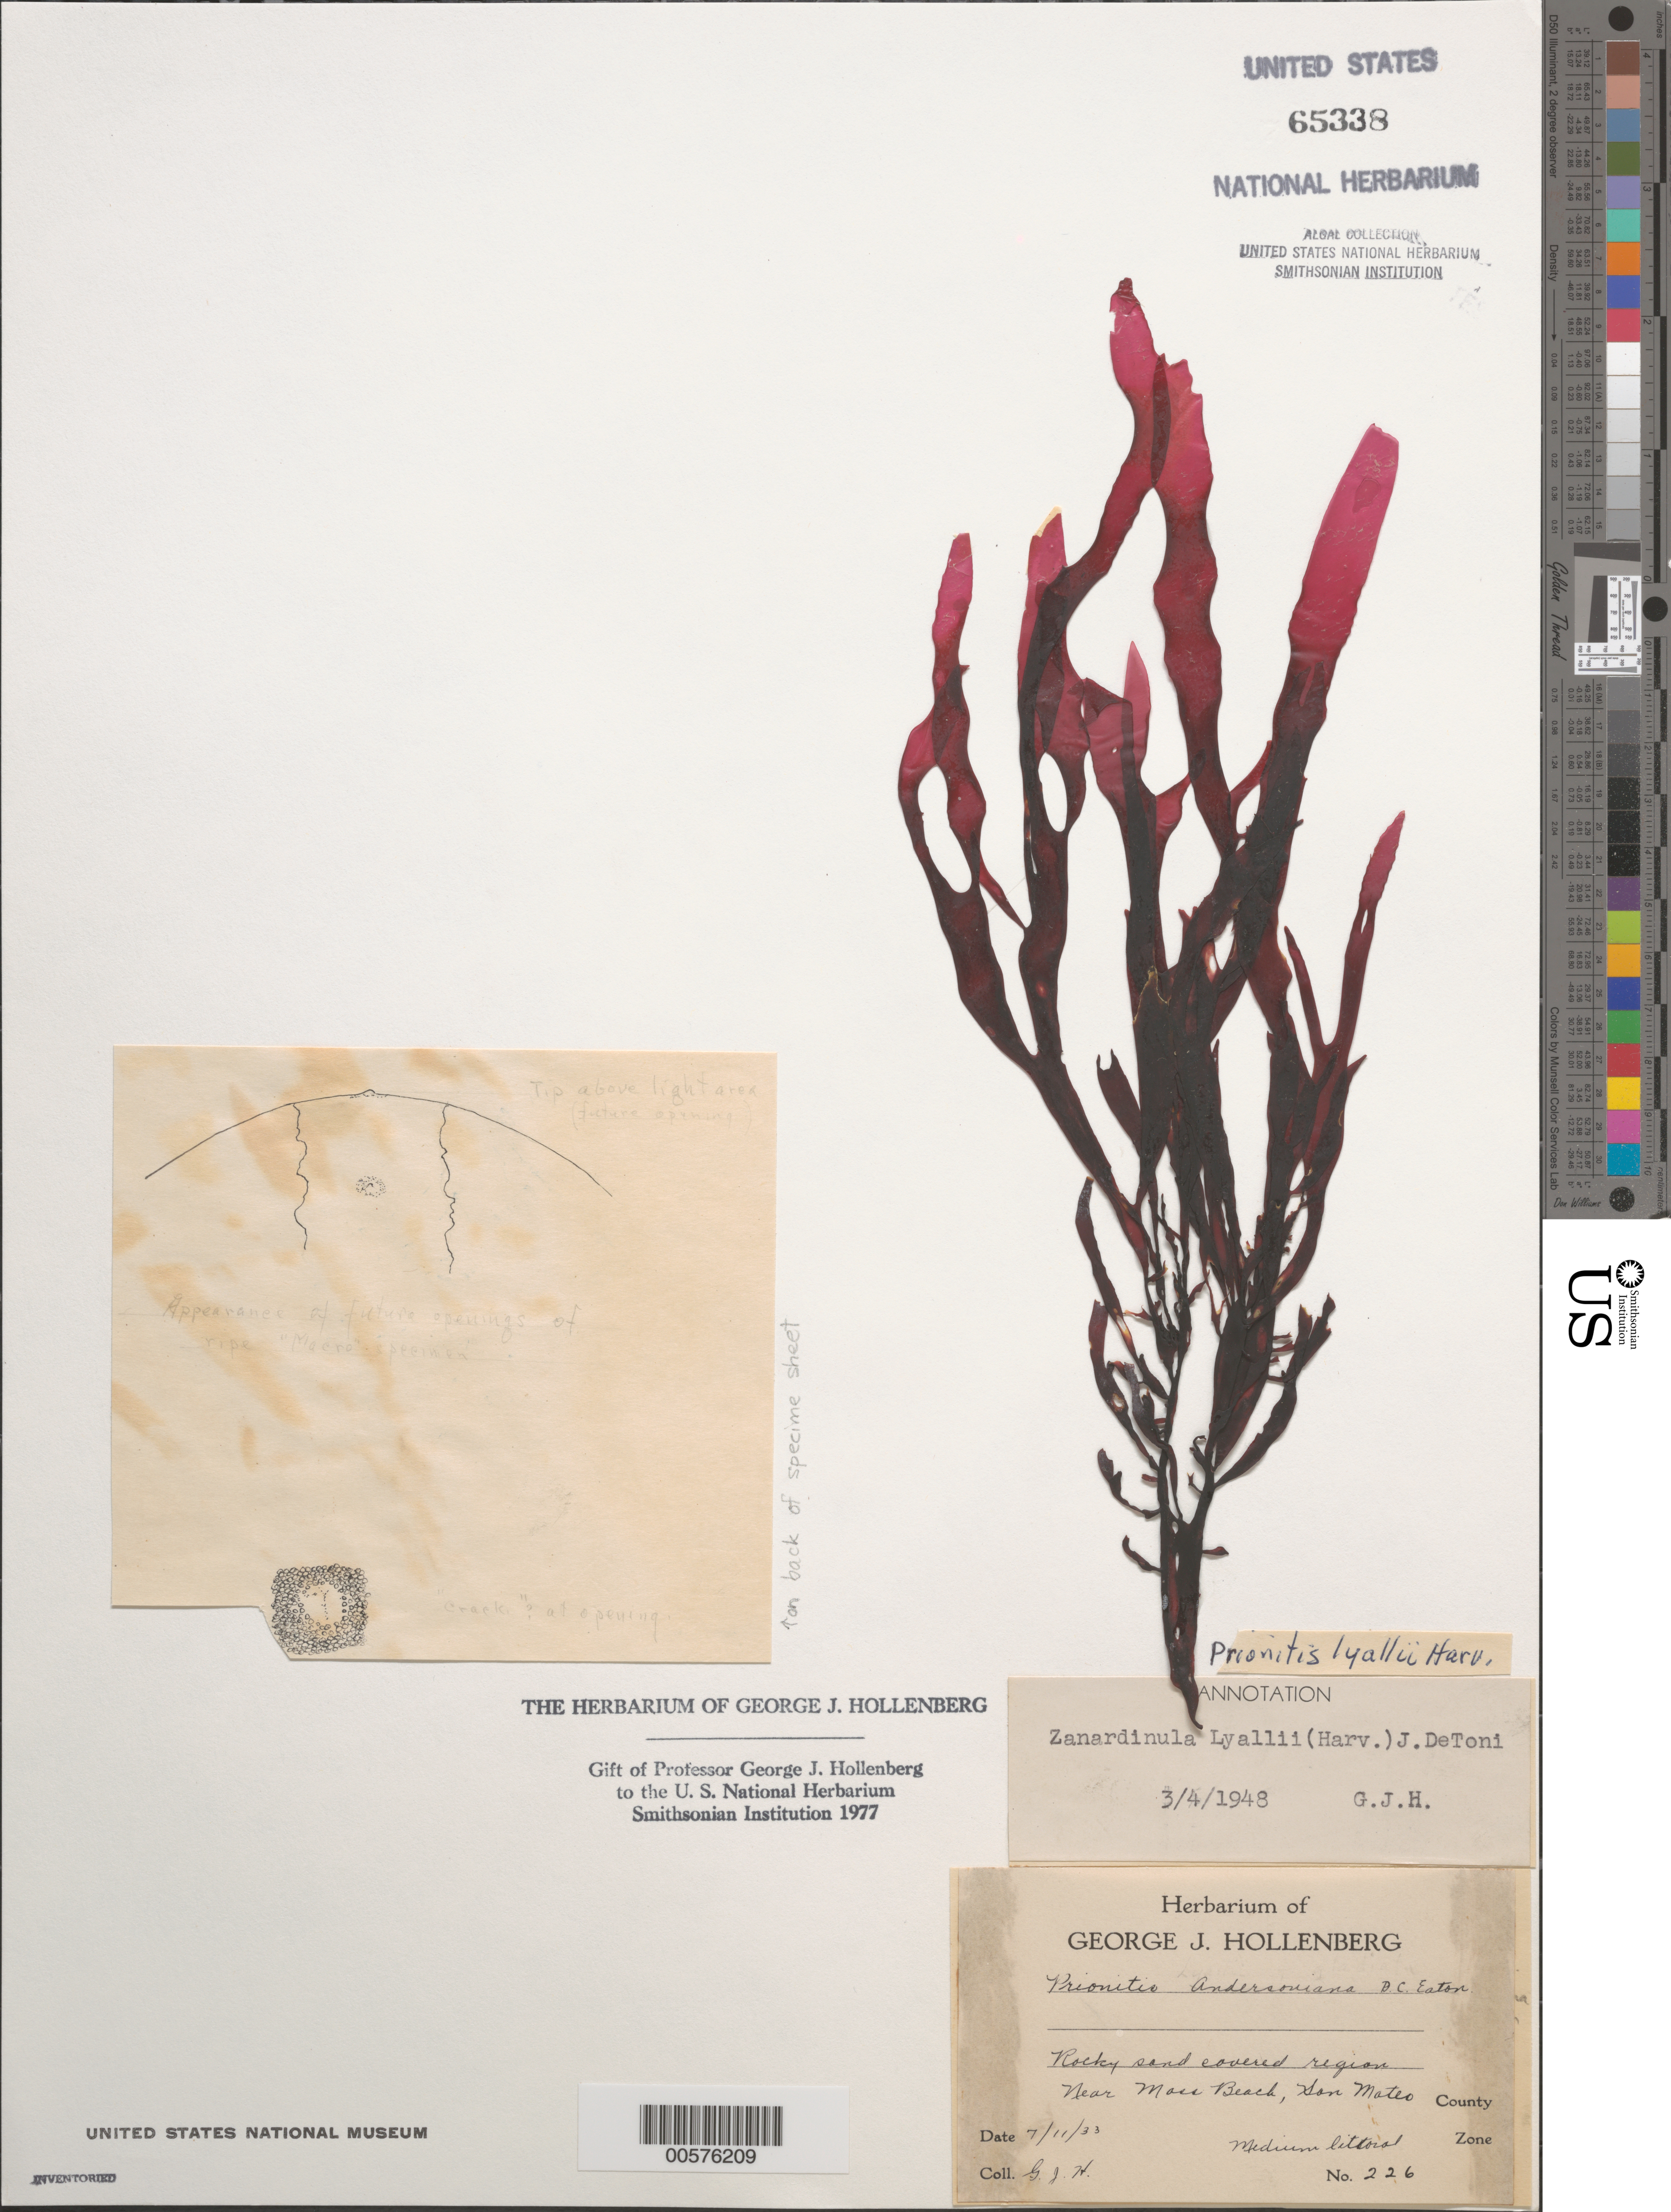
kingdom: Plantae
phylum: Rhodophyta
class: Florideophyceae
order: Cryptonemiales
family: Cryptonemiaceae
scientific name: Prionitis sternbergii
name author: (C. Agardh) J. Agardh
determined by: Algae name updating Project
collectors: G. Hollenberg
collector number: GJH 226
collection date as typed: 11 Jul 1933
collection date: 1933-07-11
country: United States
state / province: California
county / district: San Mateo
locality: Near Moss Beach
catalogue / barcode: US 65338